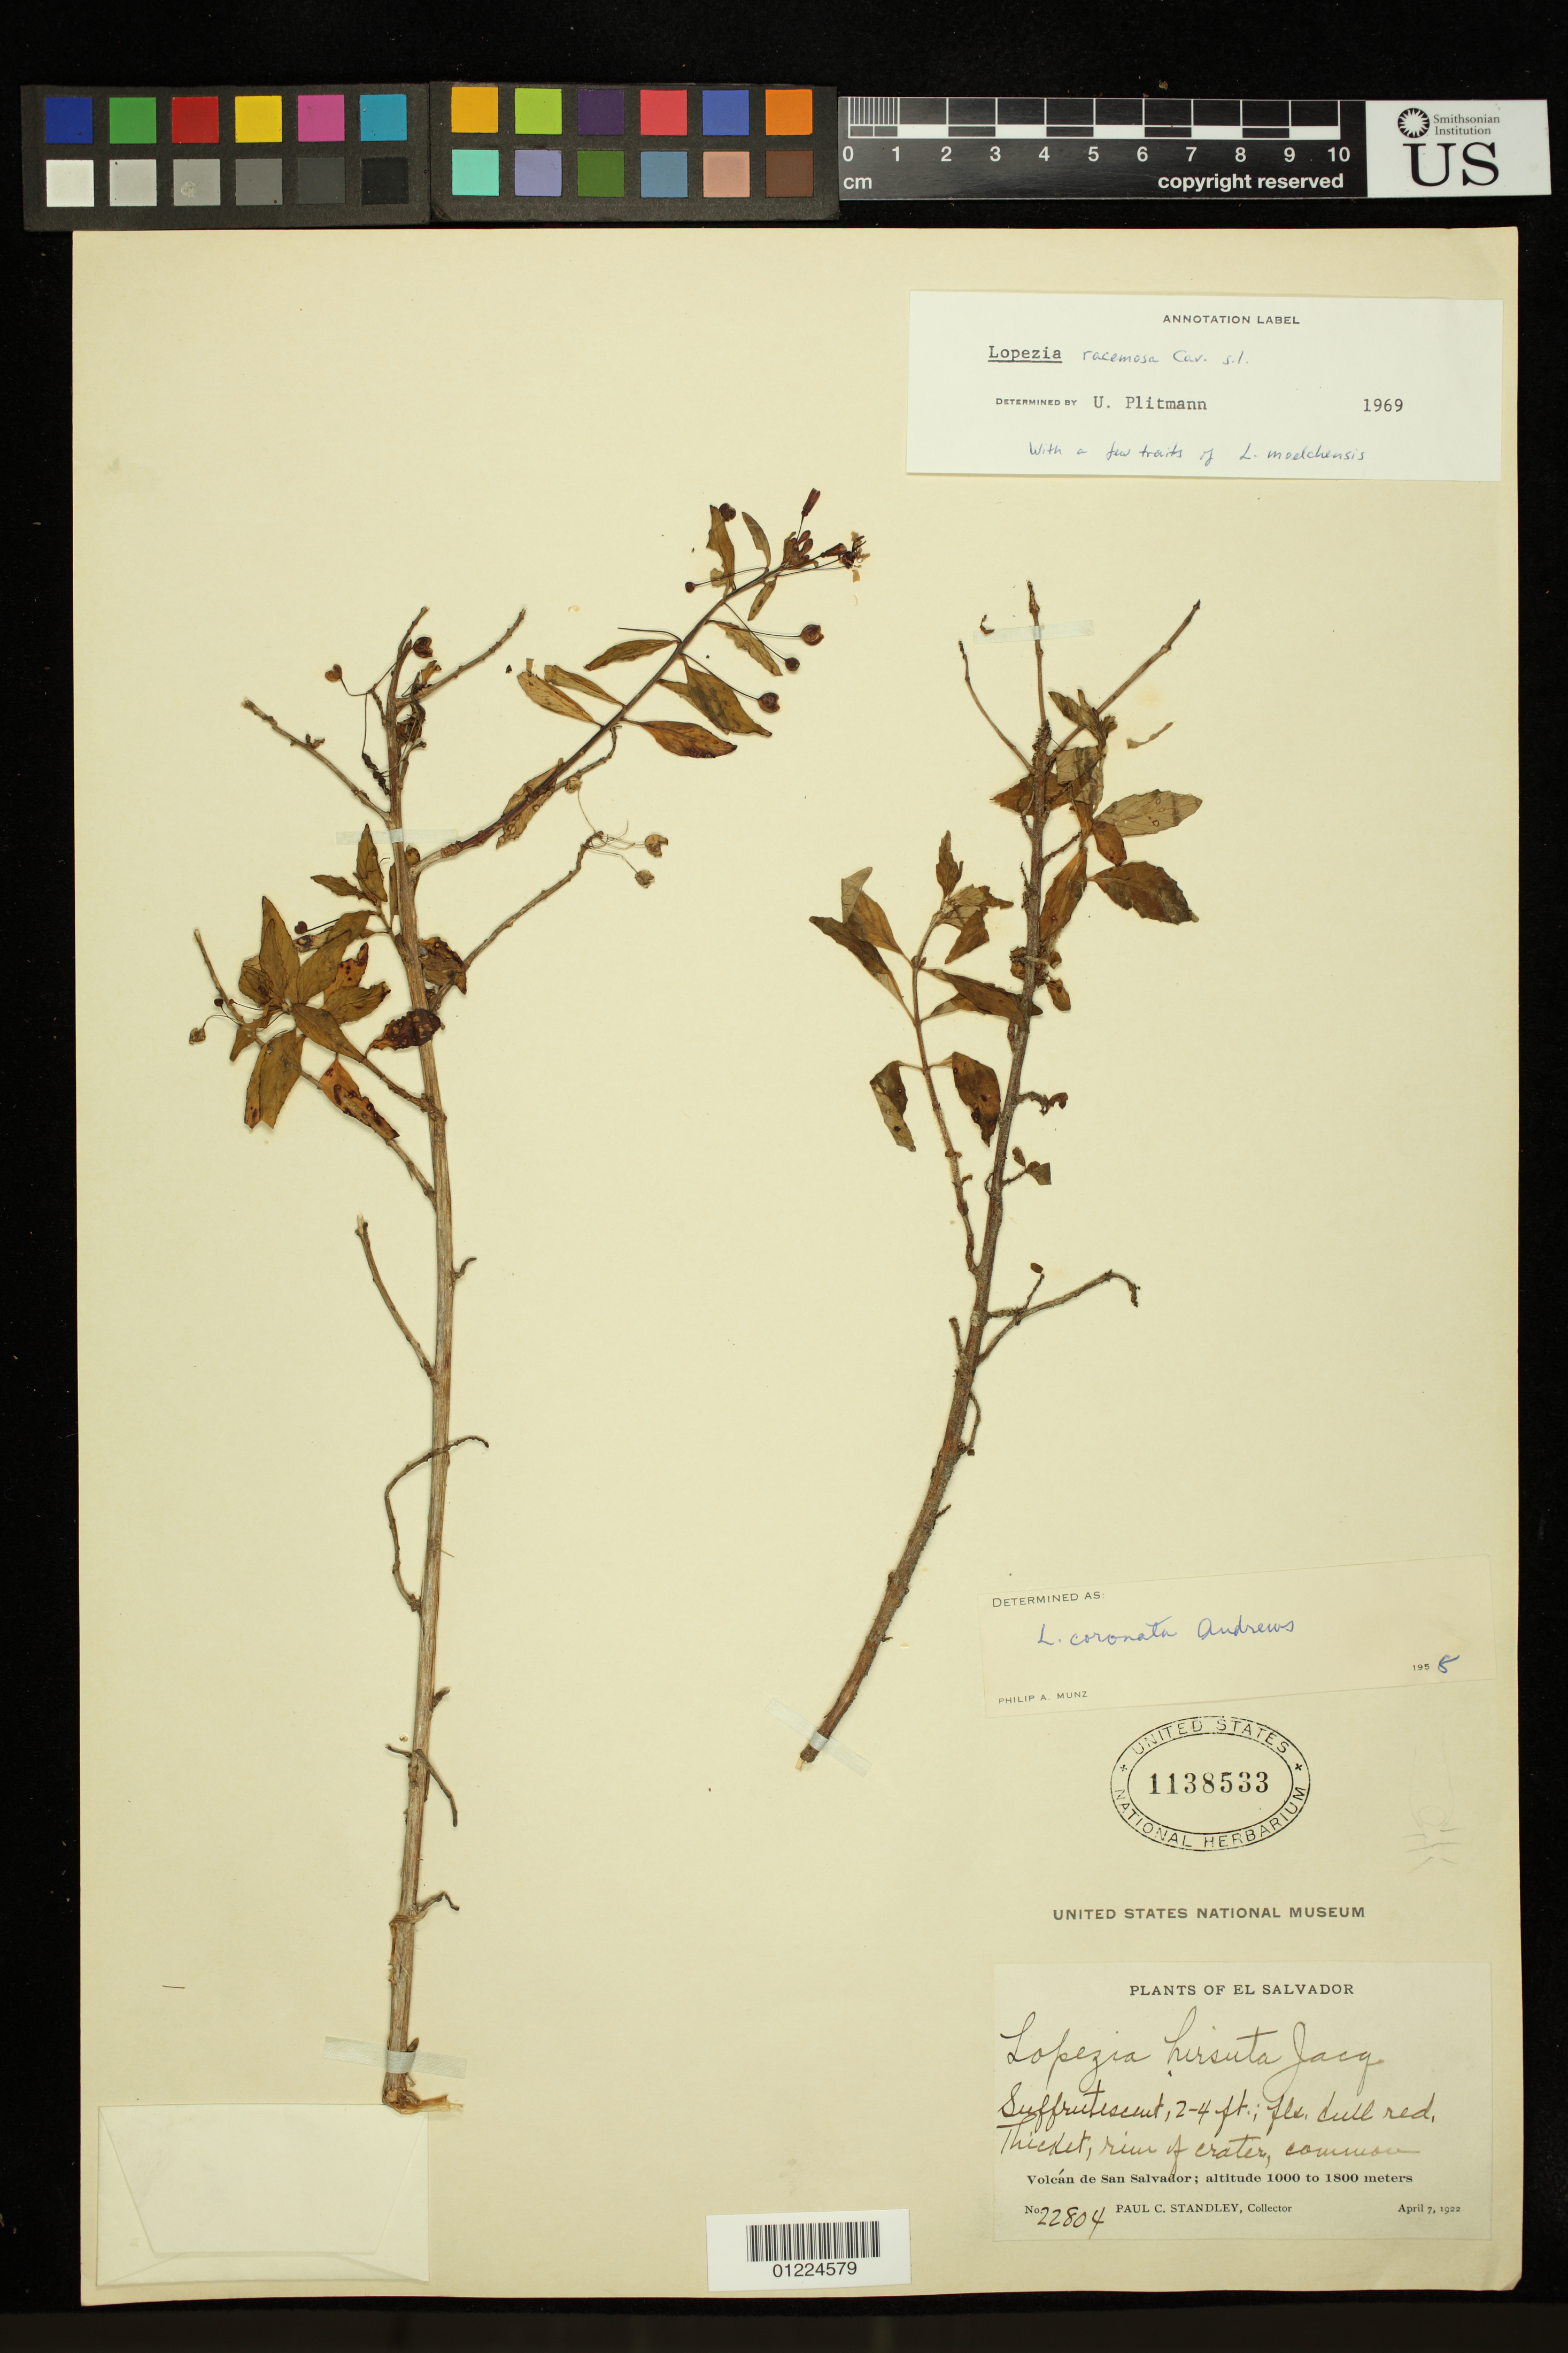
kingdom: Plantae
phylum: Tracheophyta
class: Magnoliopsida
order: Myrtales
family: Onagraceae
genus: Lopezia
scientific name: Lopezia racemosa subsp. racemosa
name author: Cav.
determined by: Wagner, W. L., (BOT), Smithsonian Institution - National Museum of Natural History (UNITED STATES)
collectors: P. C. Standley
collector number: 22804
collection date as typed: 07 Apr 1922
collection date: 1922-04-07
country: El Salvador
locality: Volcan de San Salvador.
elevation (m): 1000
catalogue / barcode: US 1138533